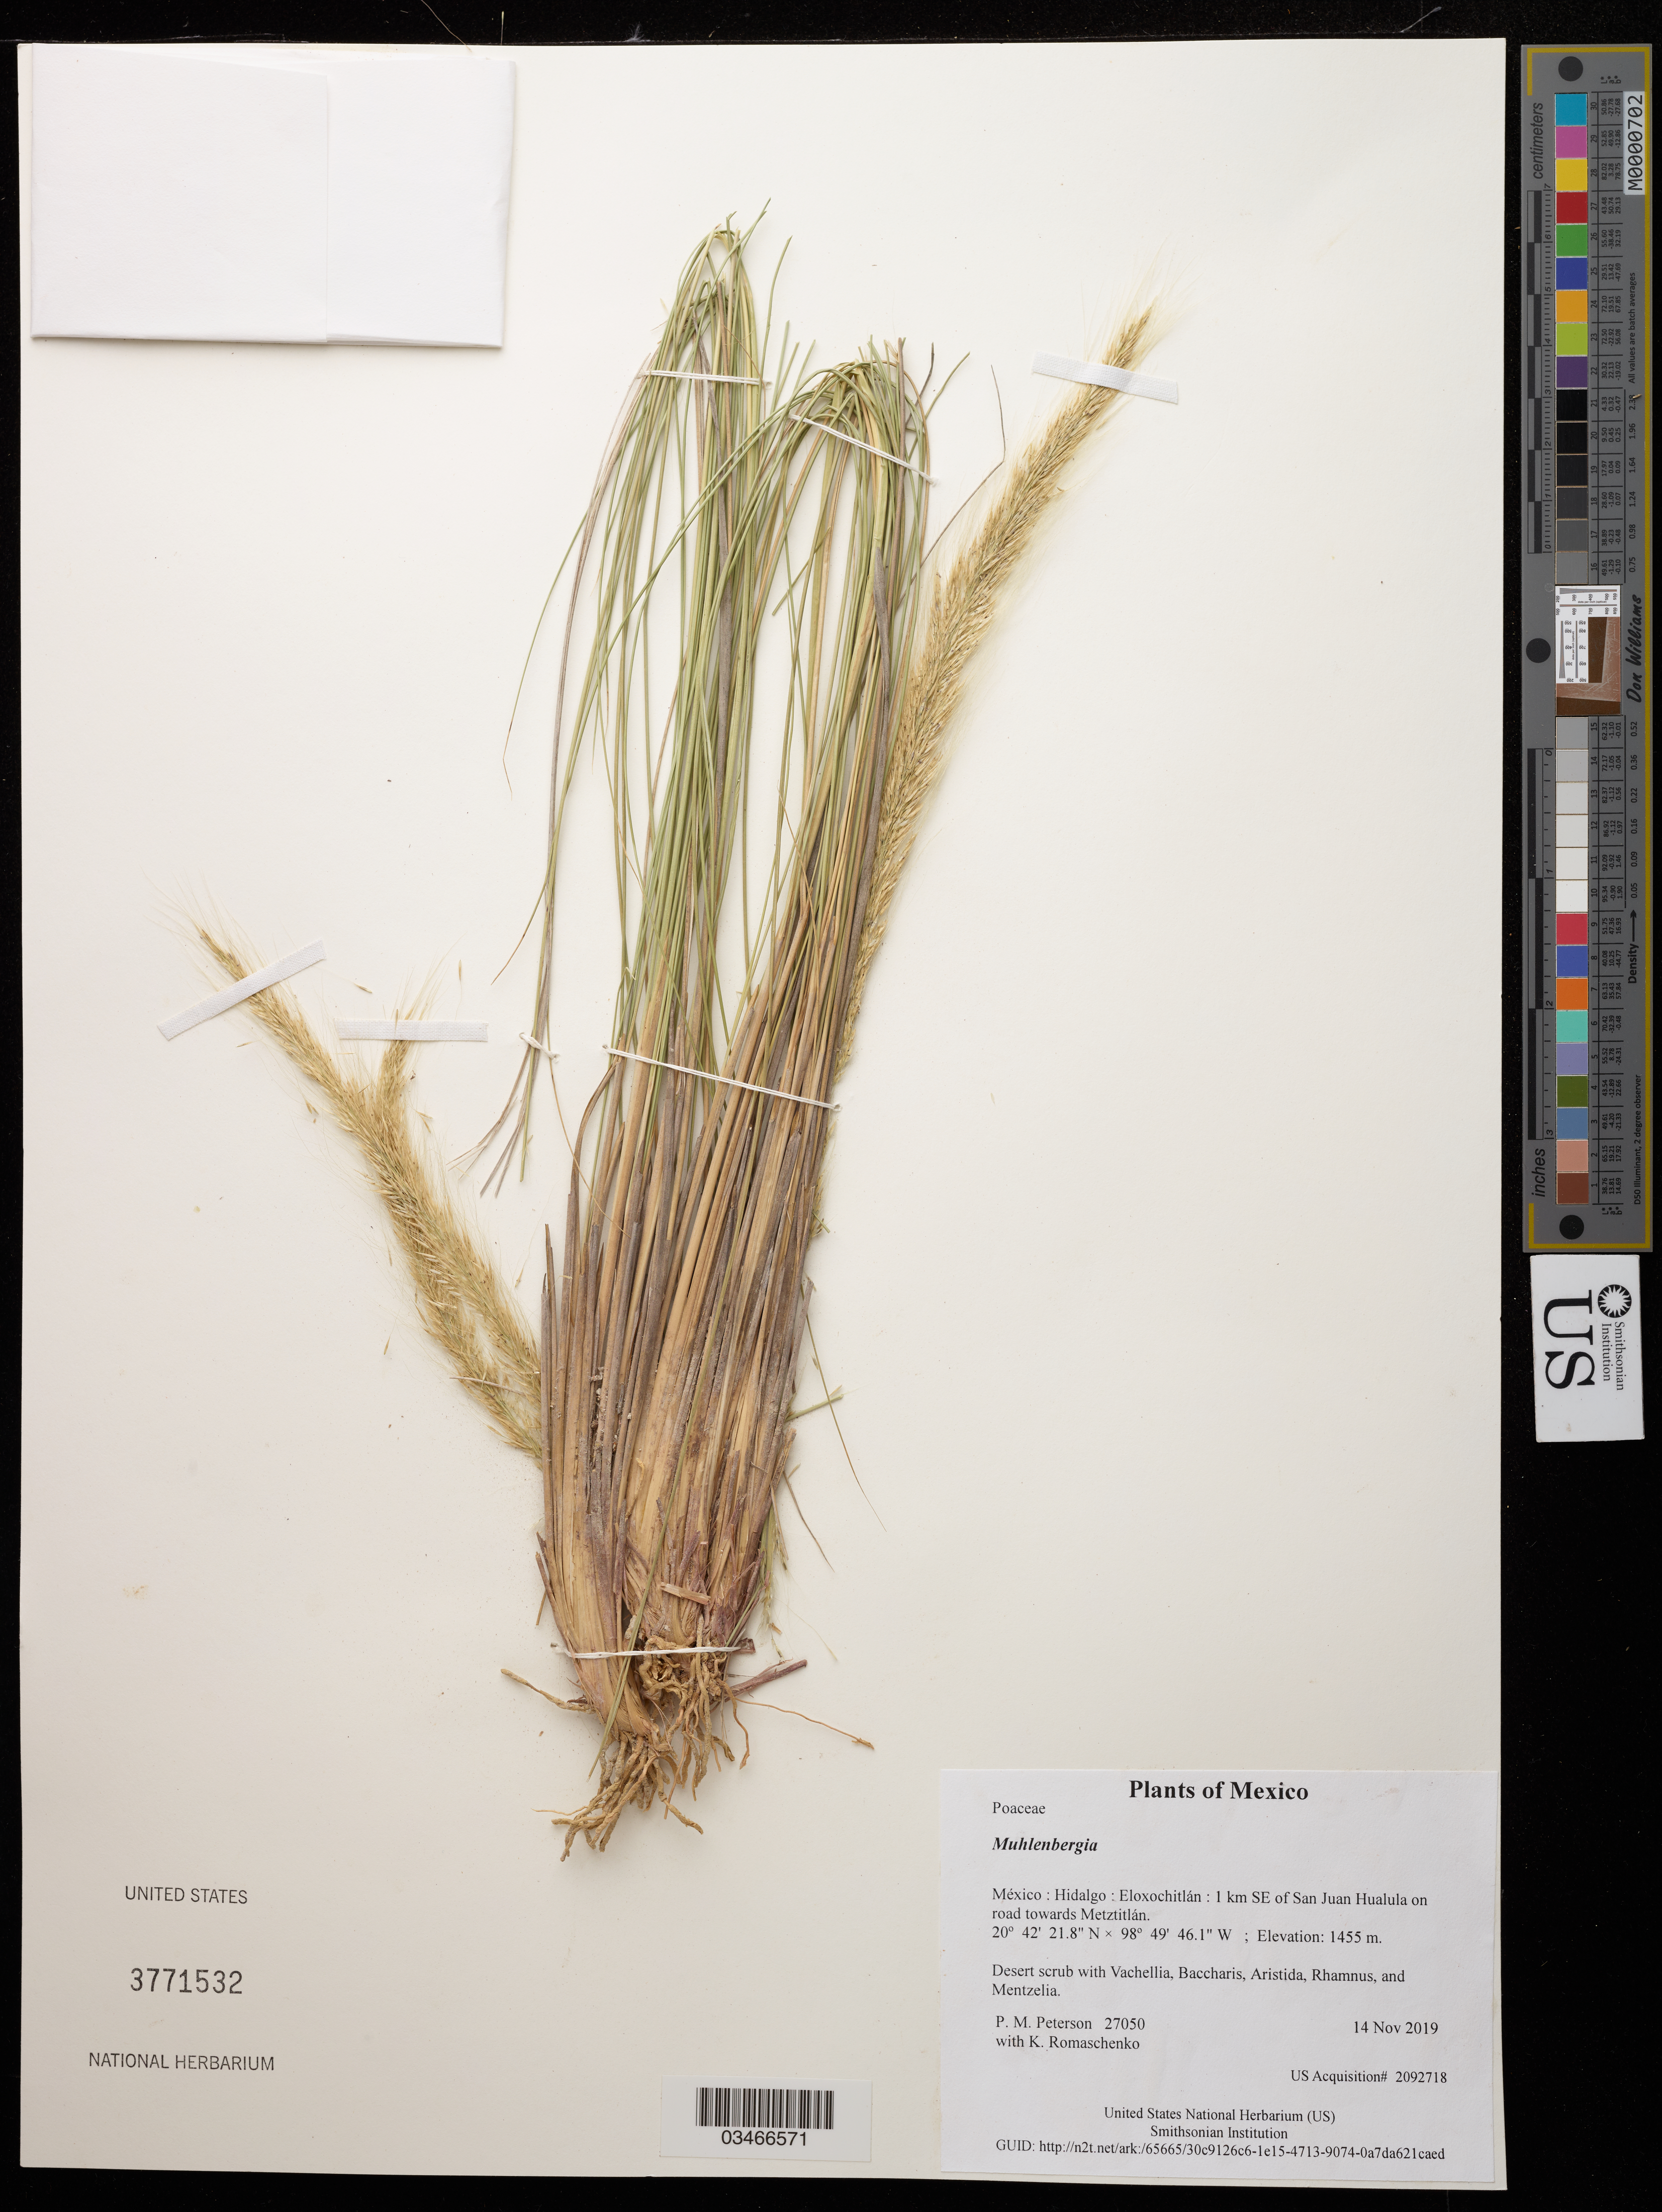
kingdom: Plantae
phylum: Tracheophyta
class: Liliopsida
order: Poales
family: Poaceae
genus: Muhlenbergia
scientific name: Muhlenbergia (Trichochloa) sp.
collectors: P. M. Peterson & K. Romaschenko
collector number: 27050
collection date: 2019-11-14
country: México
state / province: Hidalgo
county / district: Eloxochitlán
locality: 1 km SE of San Juan Hualula on road towards Metztitlán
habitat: Desert scrub with Vachellia, Baccharis, Aristida, Rhamnus, and Mentzelia.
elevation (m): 1455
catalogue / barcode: US 3771532